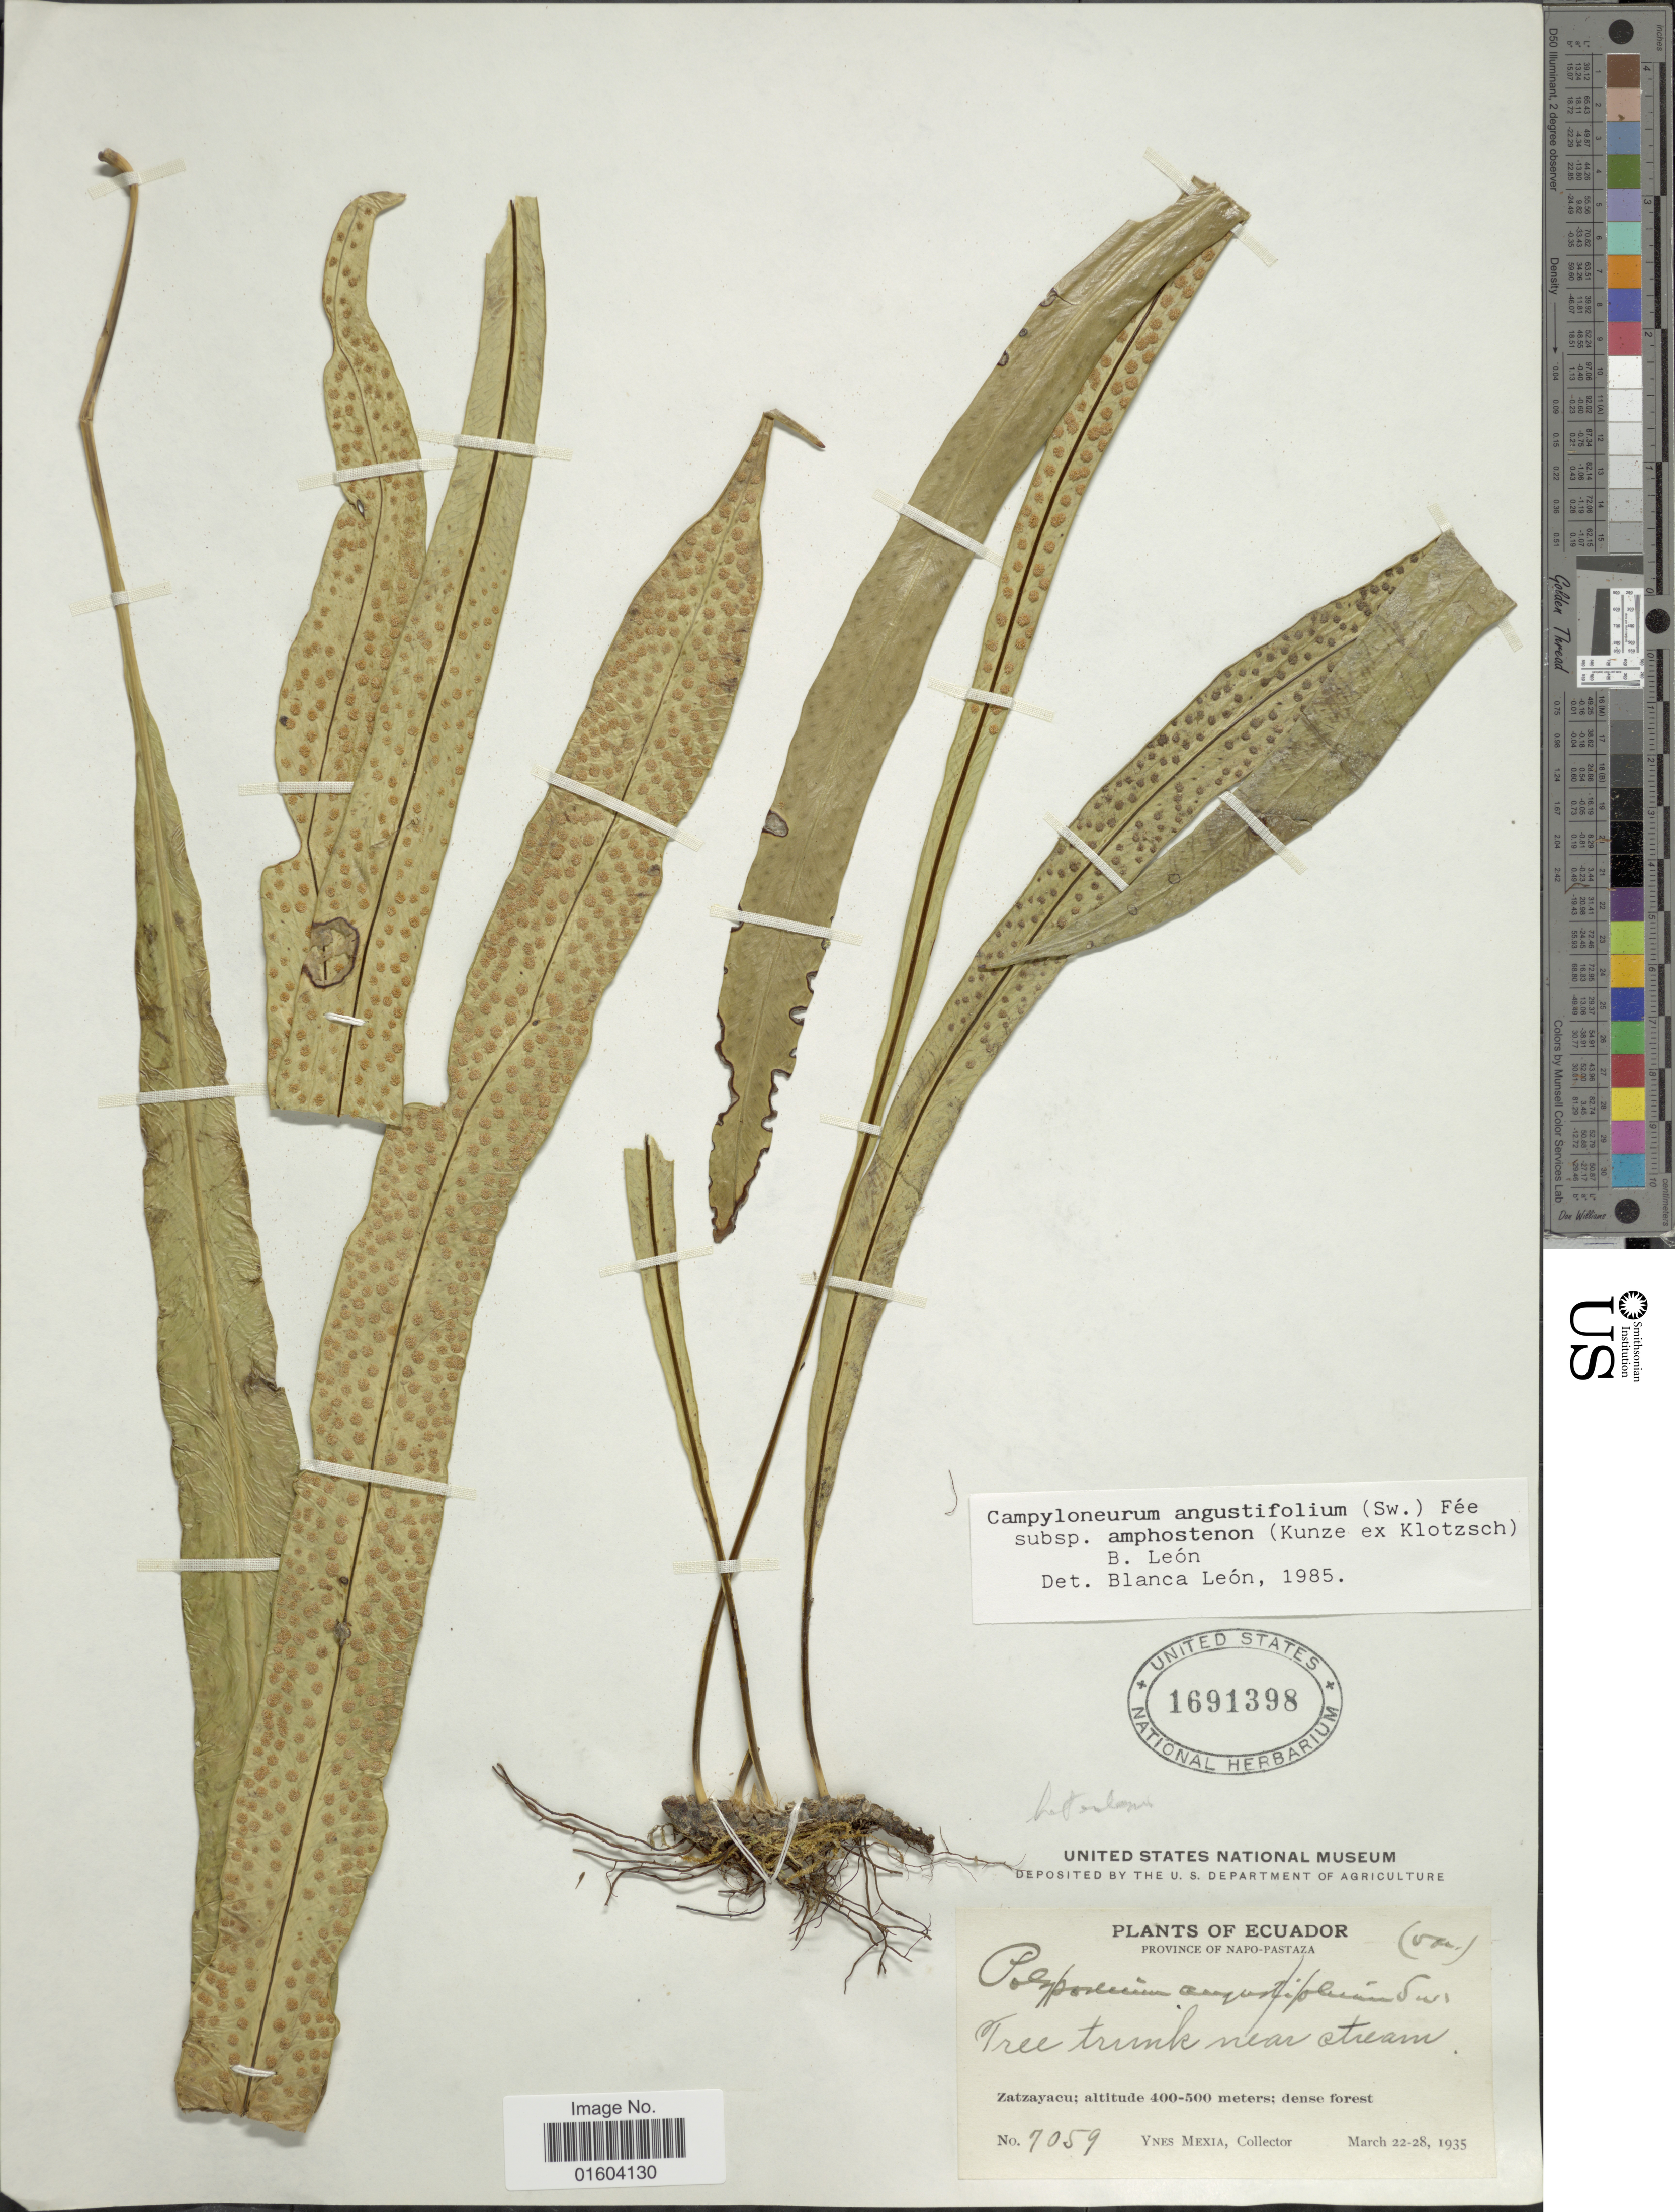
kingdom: Plantae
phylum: Tracheophyta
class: Polypodiopsida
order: Polypodiales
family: Polypodiaceae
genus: Campyloneurum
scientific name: Campyloneurum chlorolepis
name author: Alston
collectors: Y. Mexia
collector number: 7059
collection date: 1935-03-22/1935-03-28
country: Ecuador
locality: Ecuador, Province of Napo-Pastaza, Zatzayacu.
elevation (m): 400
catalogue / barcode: US 1691398